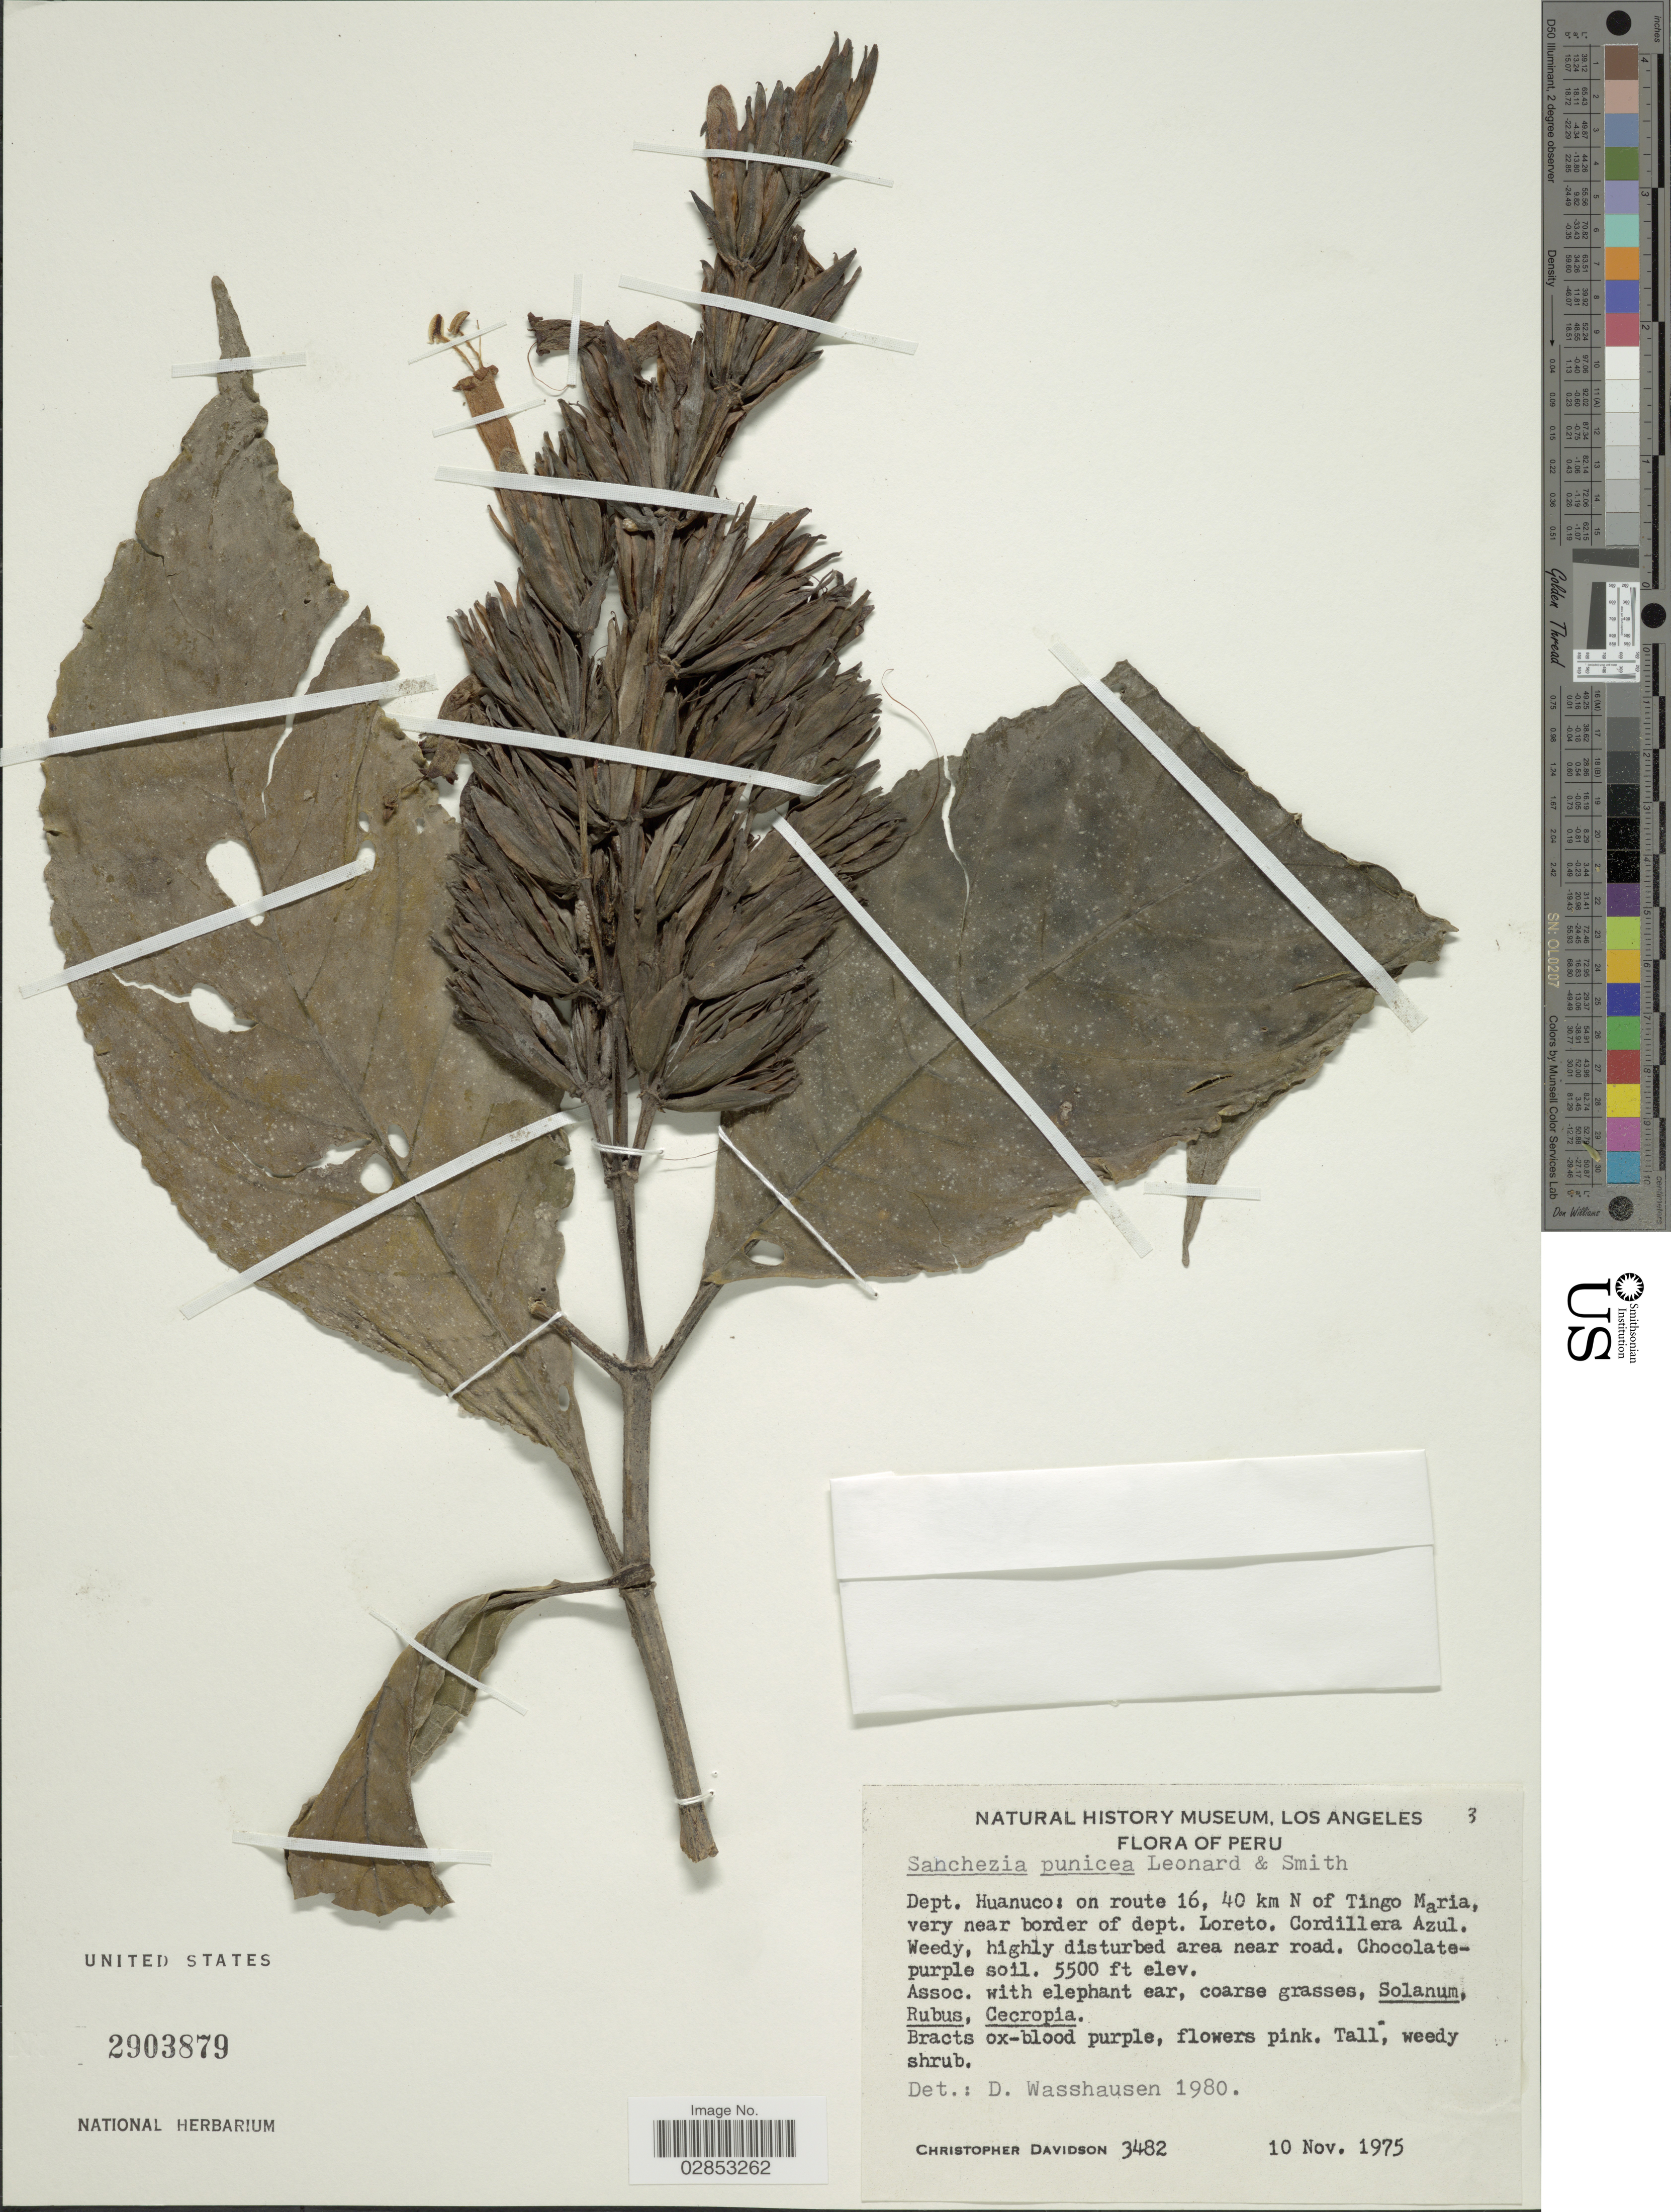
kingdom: Plantae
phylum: Tracheophyta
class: Magnoliopsida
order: Lamiales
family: Acanthaceae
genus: Sanchezia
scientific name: Sanchezia punicea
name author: Leonard & L.B. Sm.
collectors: C. Davidson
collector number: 3482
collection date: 1975-11-10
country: Peru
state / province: Huánuco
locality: Dept. Huanuco: on route 16, 40 km N of Tingo María, very near border of dept. Loreto, Cordillera Azul.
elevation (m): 1676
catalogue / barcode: US 2903879